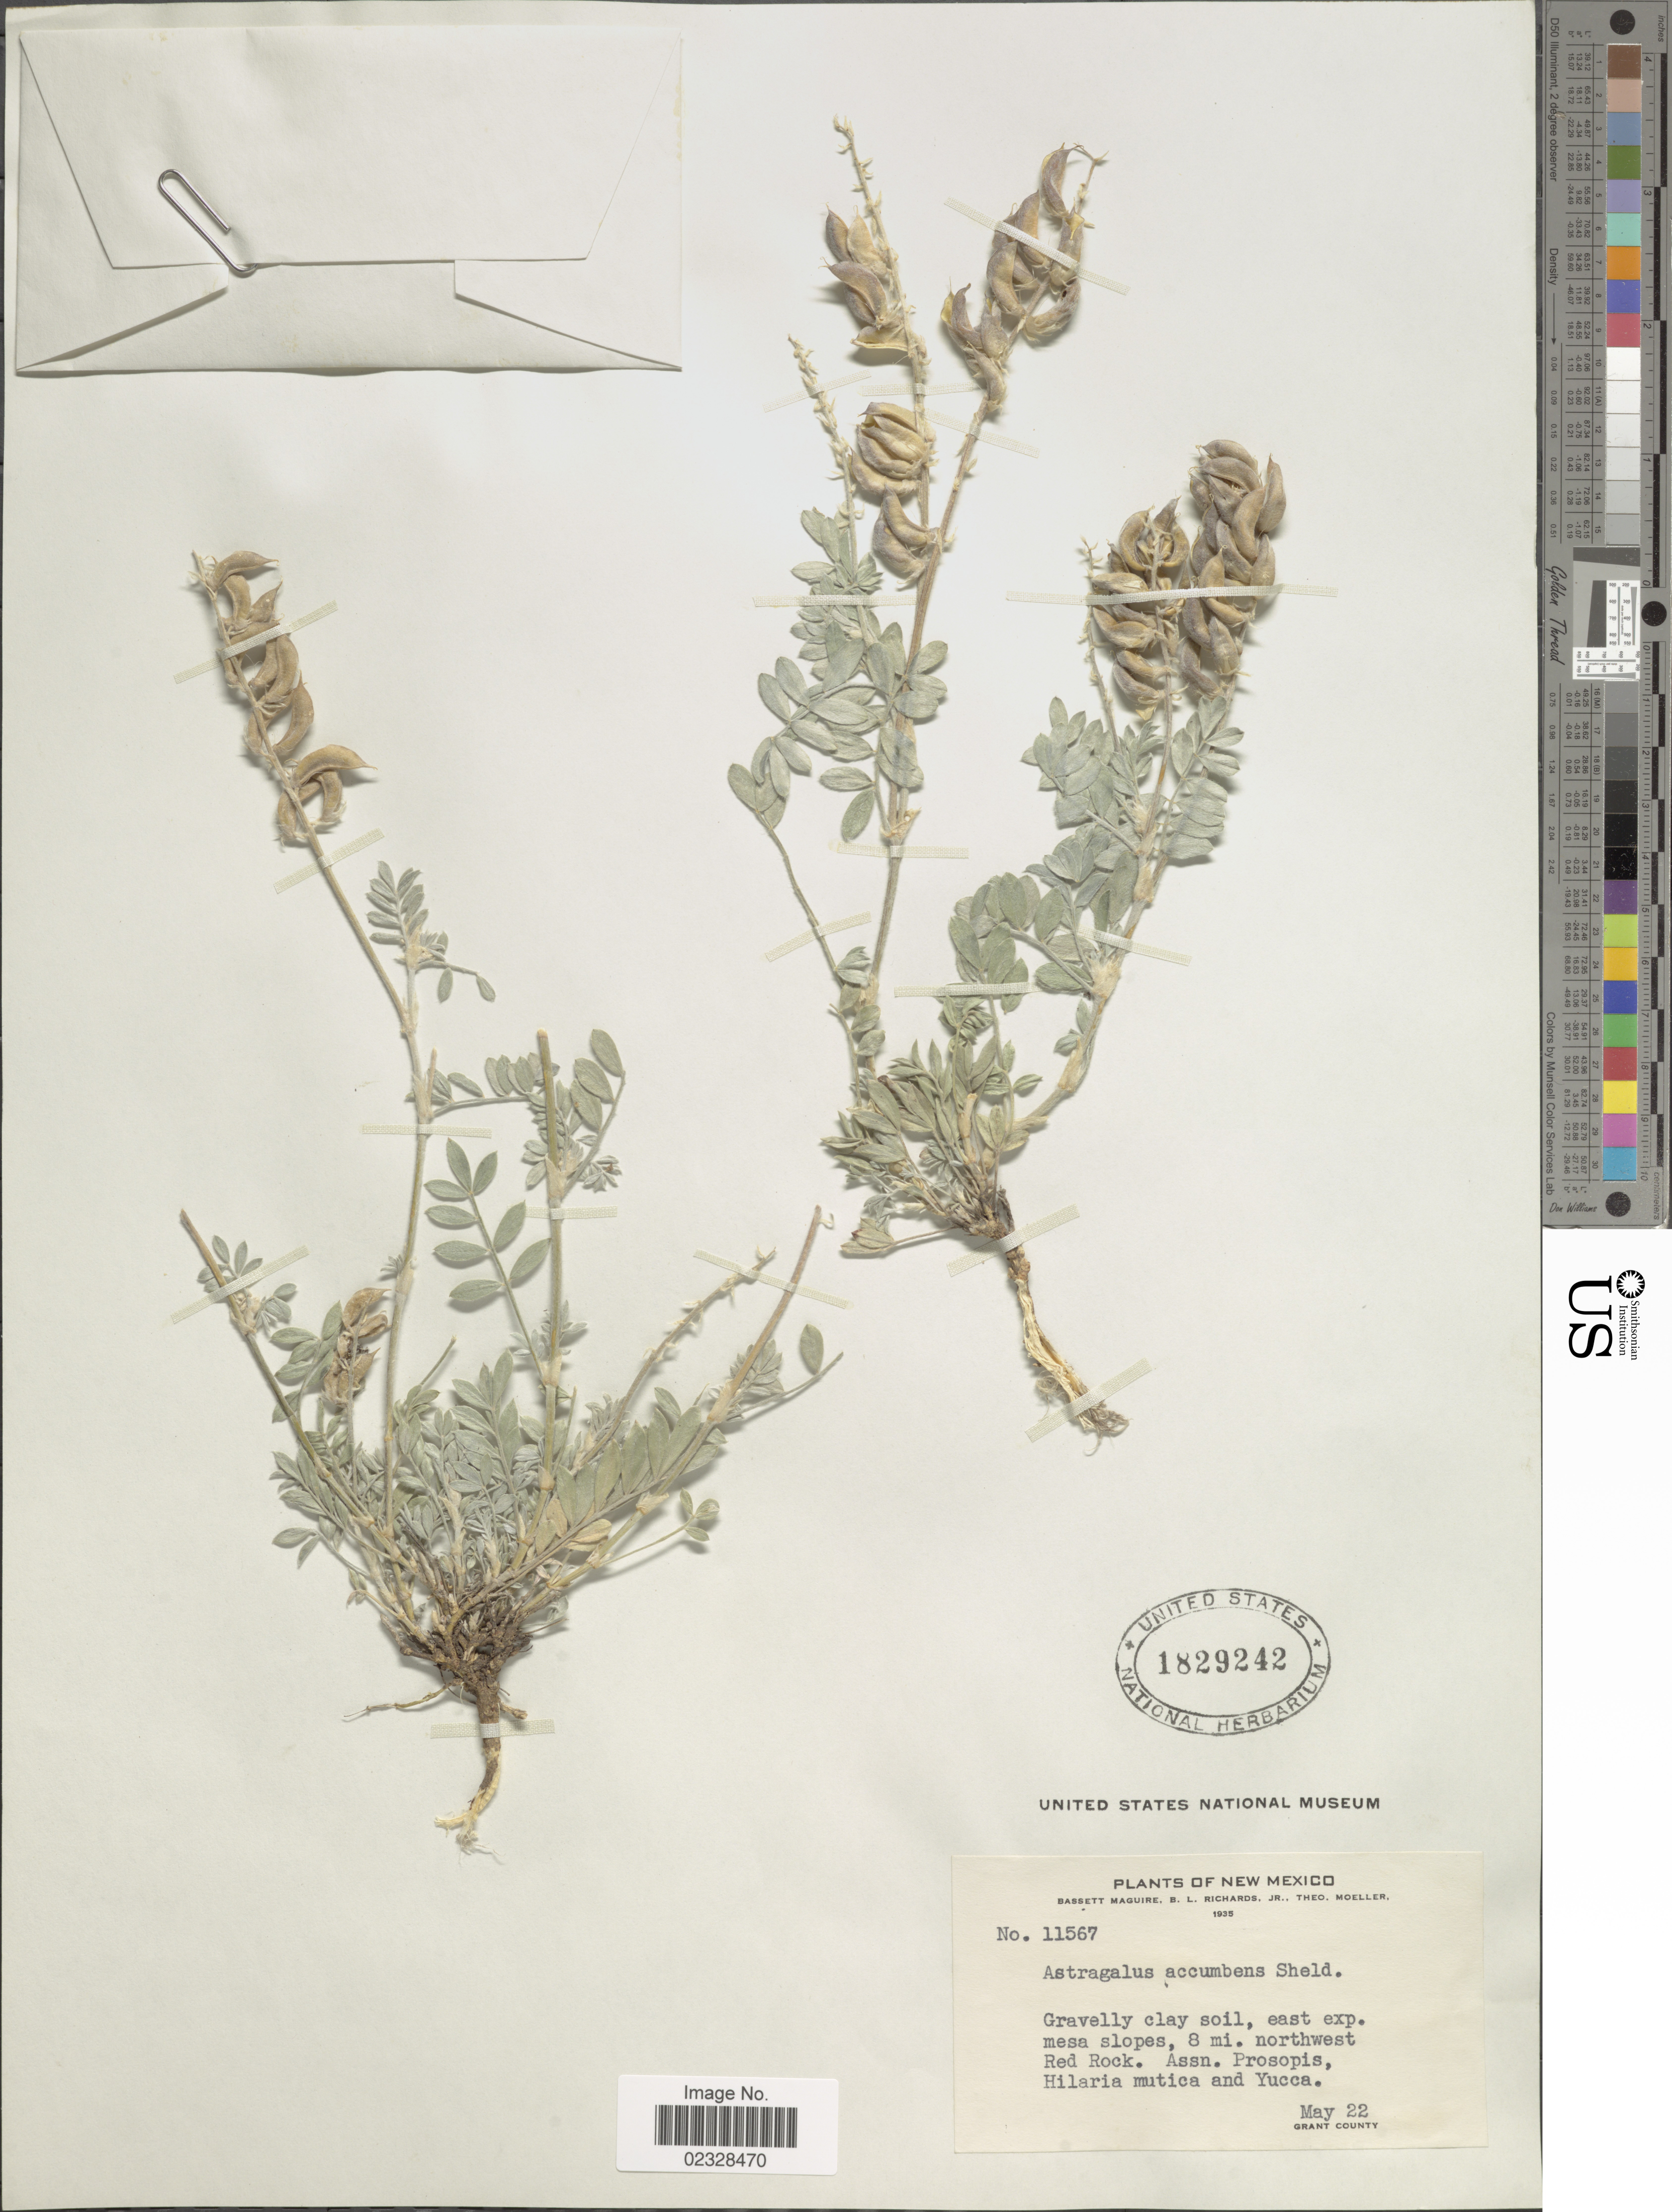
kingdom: Plantae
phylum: Tracheophyta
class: Magnoliopsida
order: Fabales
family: Fabaceae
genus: Astragalus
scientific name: Astragalus accumbens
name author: E. Sheld.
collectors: B. Maguire, B. Richards & T. Moeller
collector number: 11567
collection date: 1935-05-22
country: United States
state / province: New Mexico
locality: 8 mi. northwest Red Rock. Grant County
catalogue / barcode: US 1829242